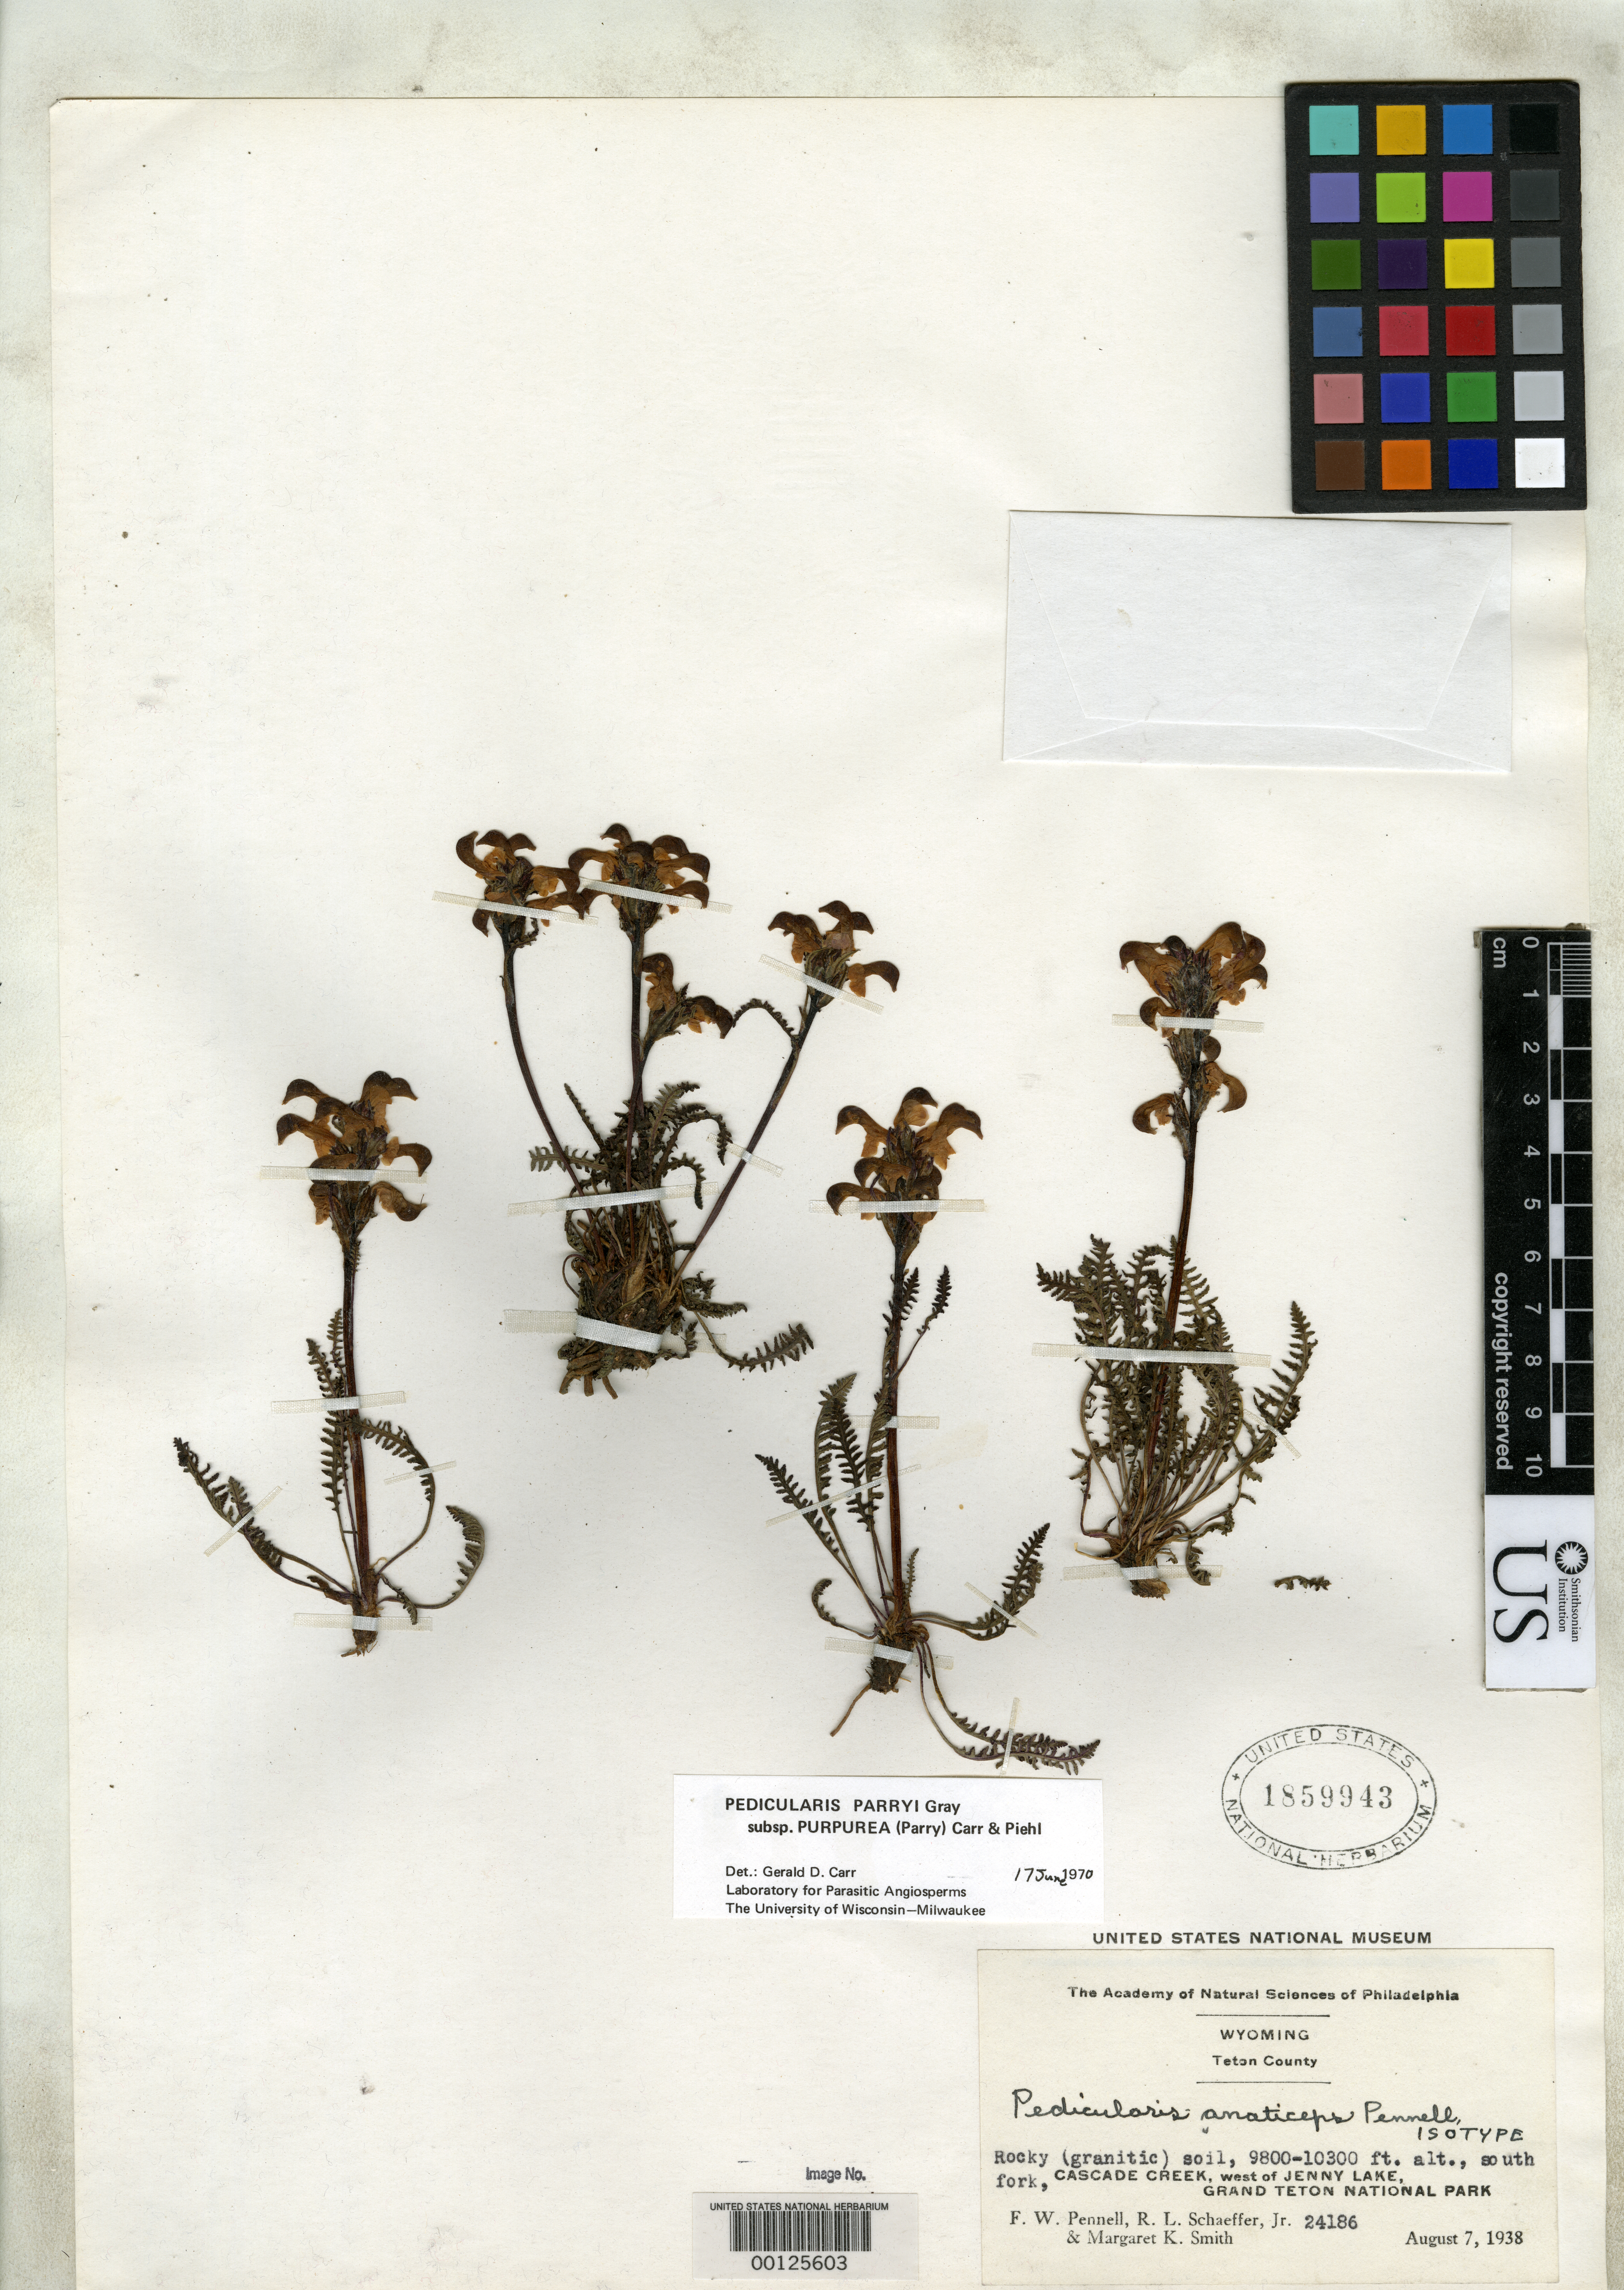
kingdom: Plantae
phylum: Tracheophyta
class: Magnoliopsida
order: Lamiales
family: Orobanchaceae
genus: Pedicularis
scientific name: Pedicularis anaticeps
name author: Pennell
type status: Isotype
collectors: F. W. Pennell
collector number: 24186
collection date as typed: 07 Aug 1938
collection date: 1938-08-07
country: United States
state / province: Wyoming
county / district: Teton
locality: Cascade Creek.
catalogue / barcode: US 1859943